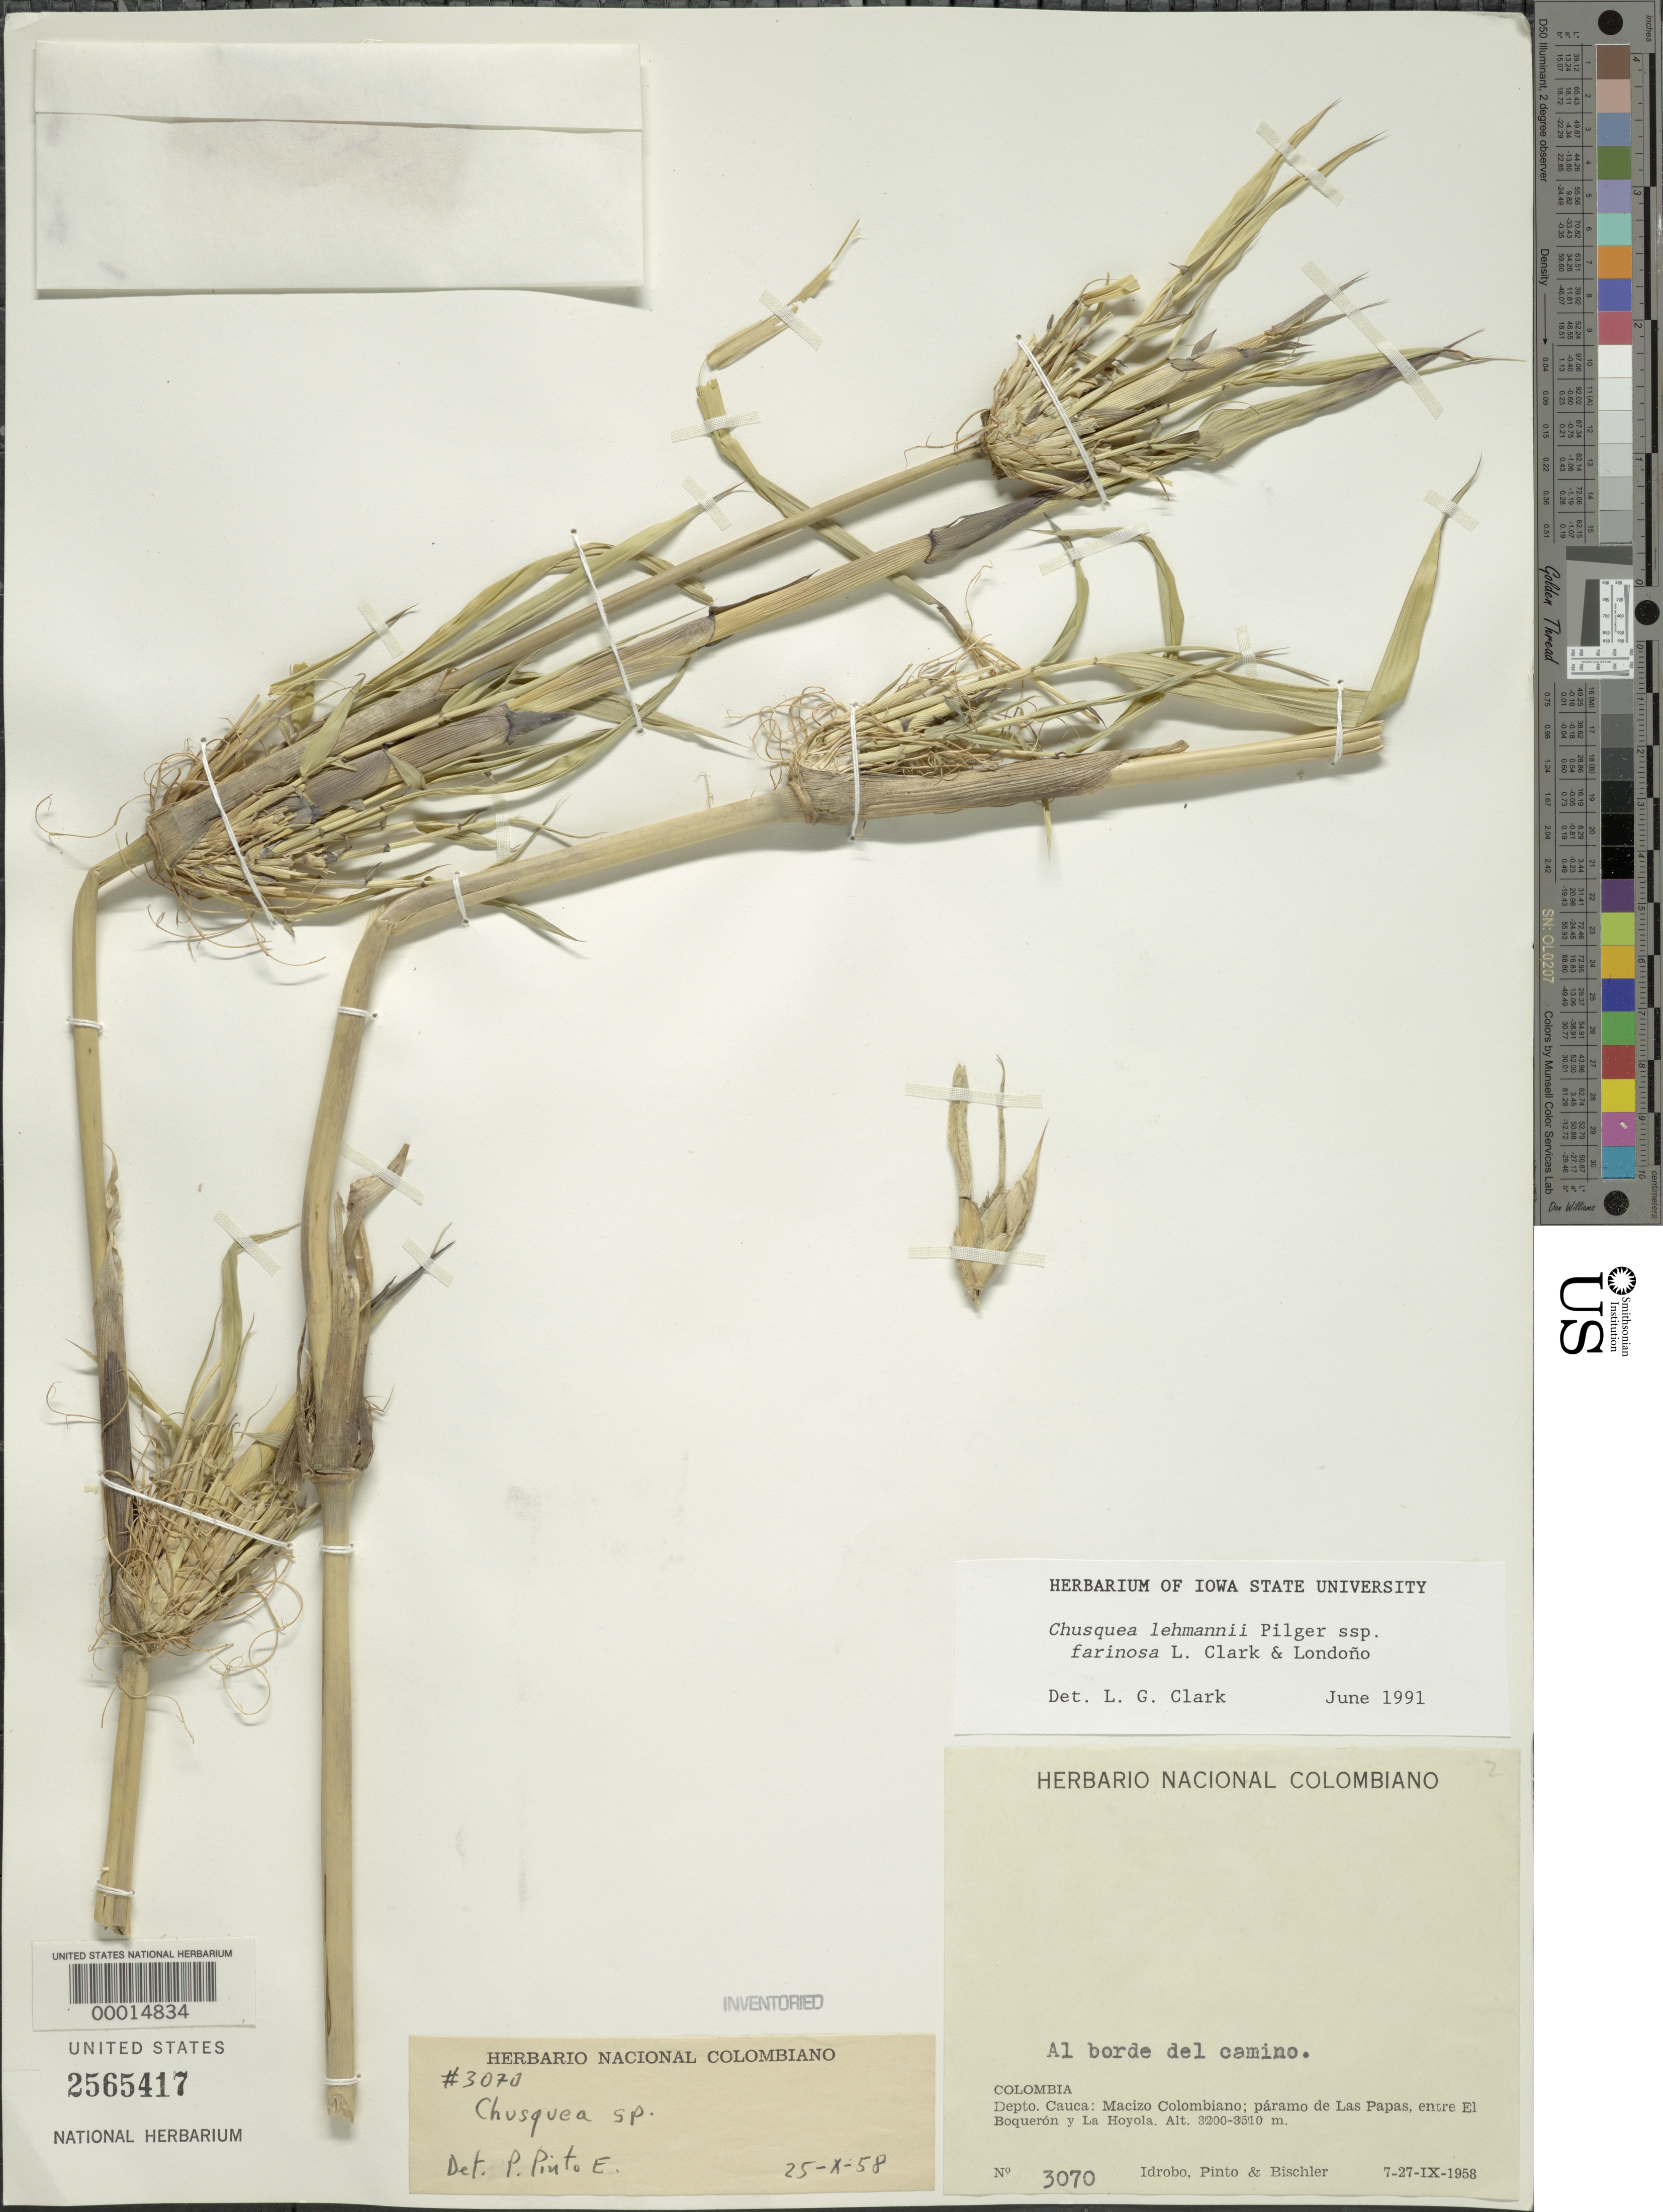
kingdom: Plantae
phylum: Tracheophyta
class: Liliopsida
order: Poales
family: Poaceae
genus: Chusquea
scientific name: Chusquea lehmannii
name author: Pilg.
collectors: J. M. Idrobo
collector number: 3070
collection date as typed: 07 Sep 1958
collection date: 1958-09-07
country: Colombia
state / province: Cauca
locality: Macizo Colombiano, Paramo de las Papas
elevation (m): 3200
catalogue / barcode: US 2565417